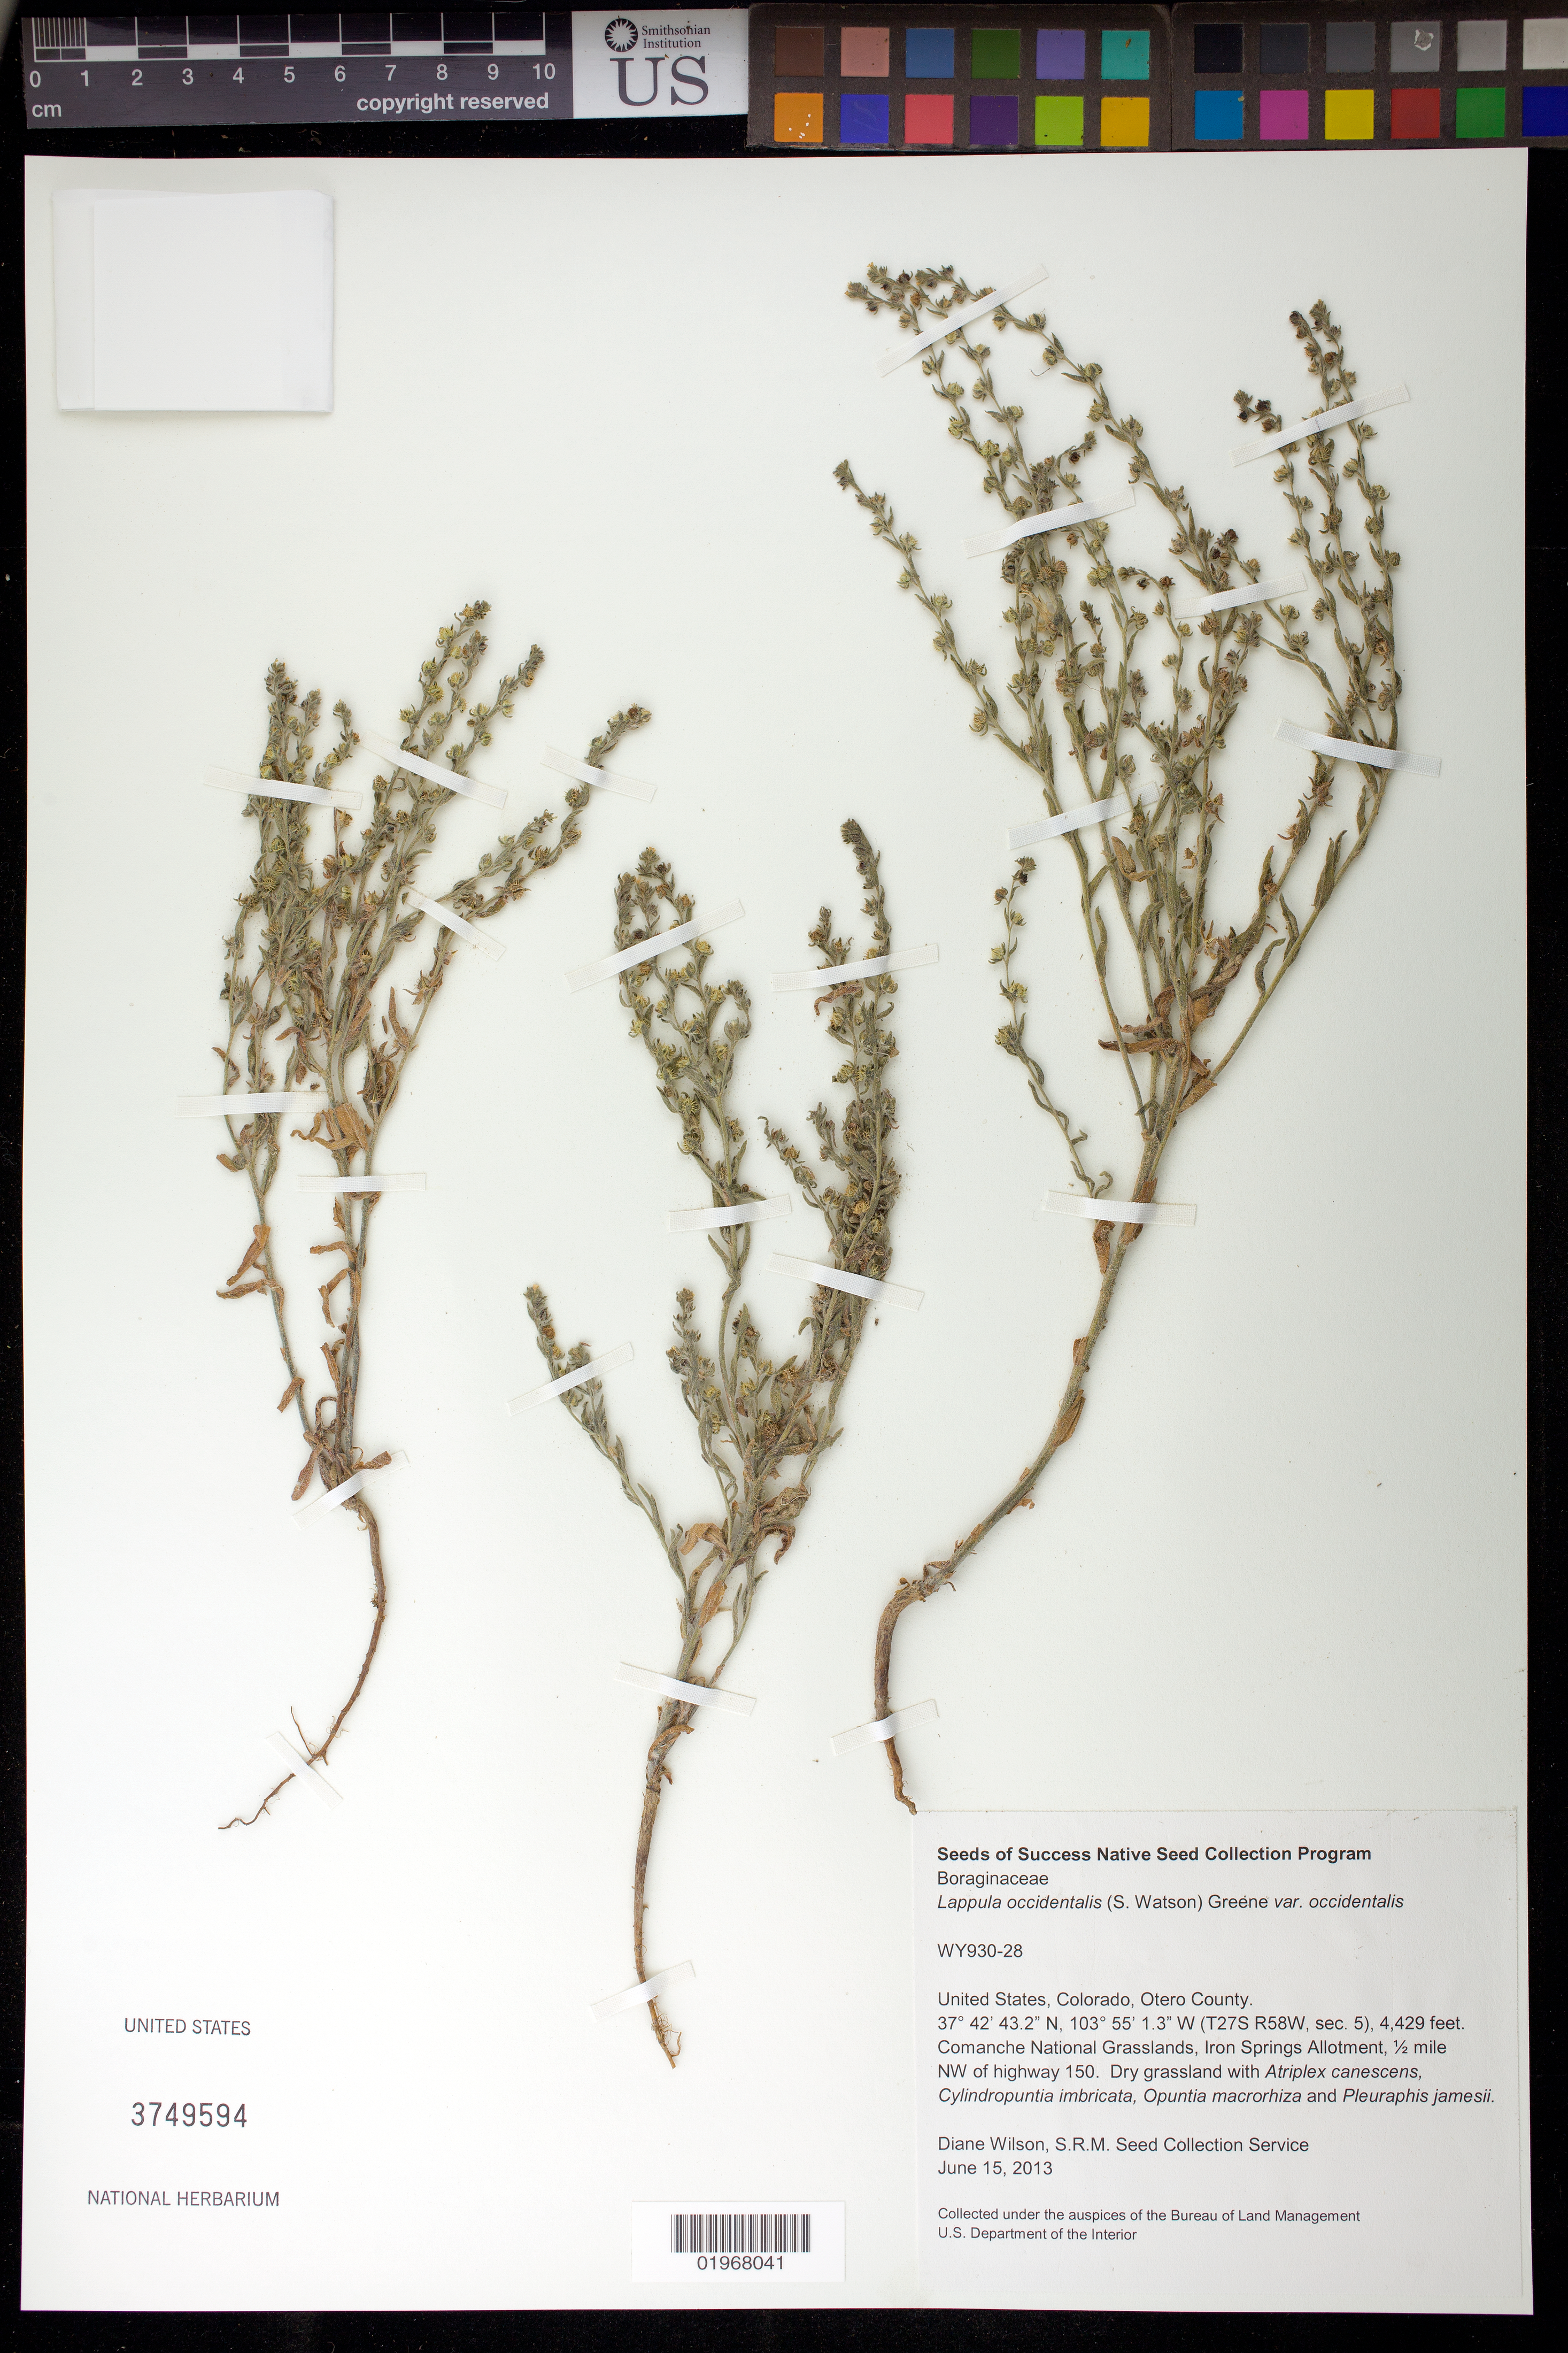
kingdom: Plantae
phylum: Tracheophyta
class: Magnoliopsida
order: Boraginales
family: Boraginaceae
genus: Lappula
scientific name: Lappula occidentalis var. occidentalis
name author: (S. Watson) Greene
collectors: D. Wilson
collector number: WY930-28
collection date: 2013-06-15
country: United States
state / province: Colorado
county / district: Otero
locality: Comanche National Grassland, Iron Springs Allotment, 1/2 mi. NW of Hwy 150.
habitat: Dry Grassland.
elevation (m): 1350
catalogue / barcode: US 3749594